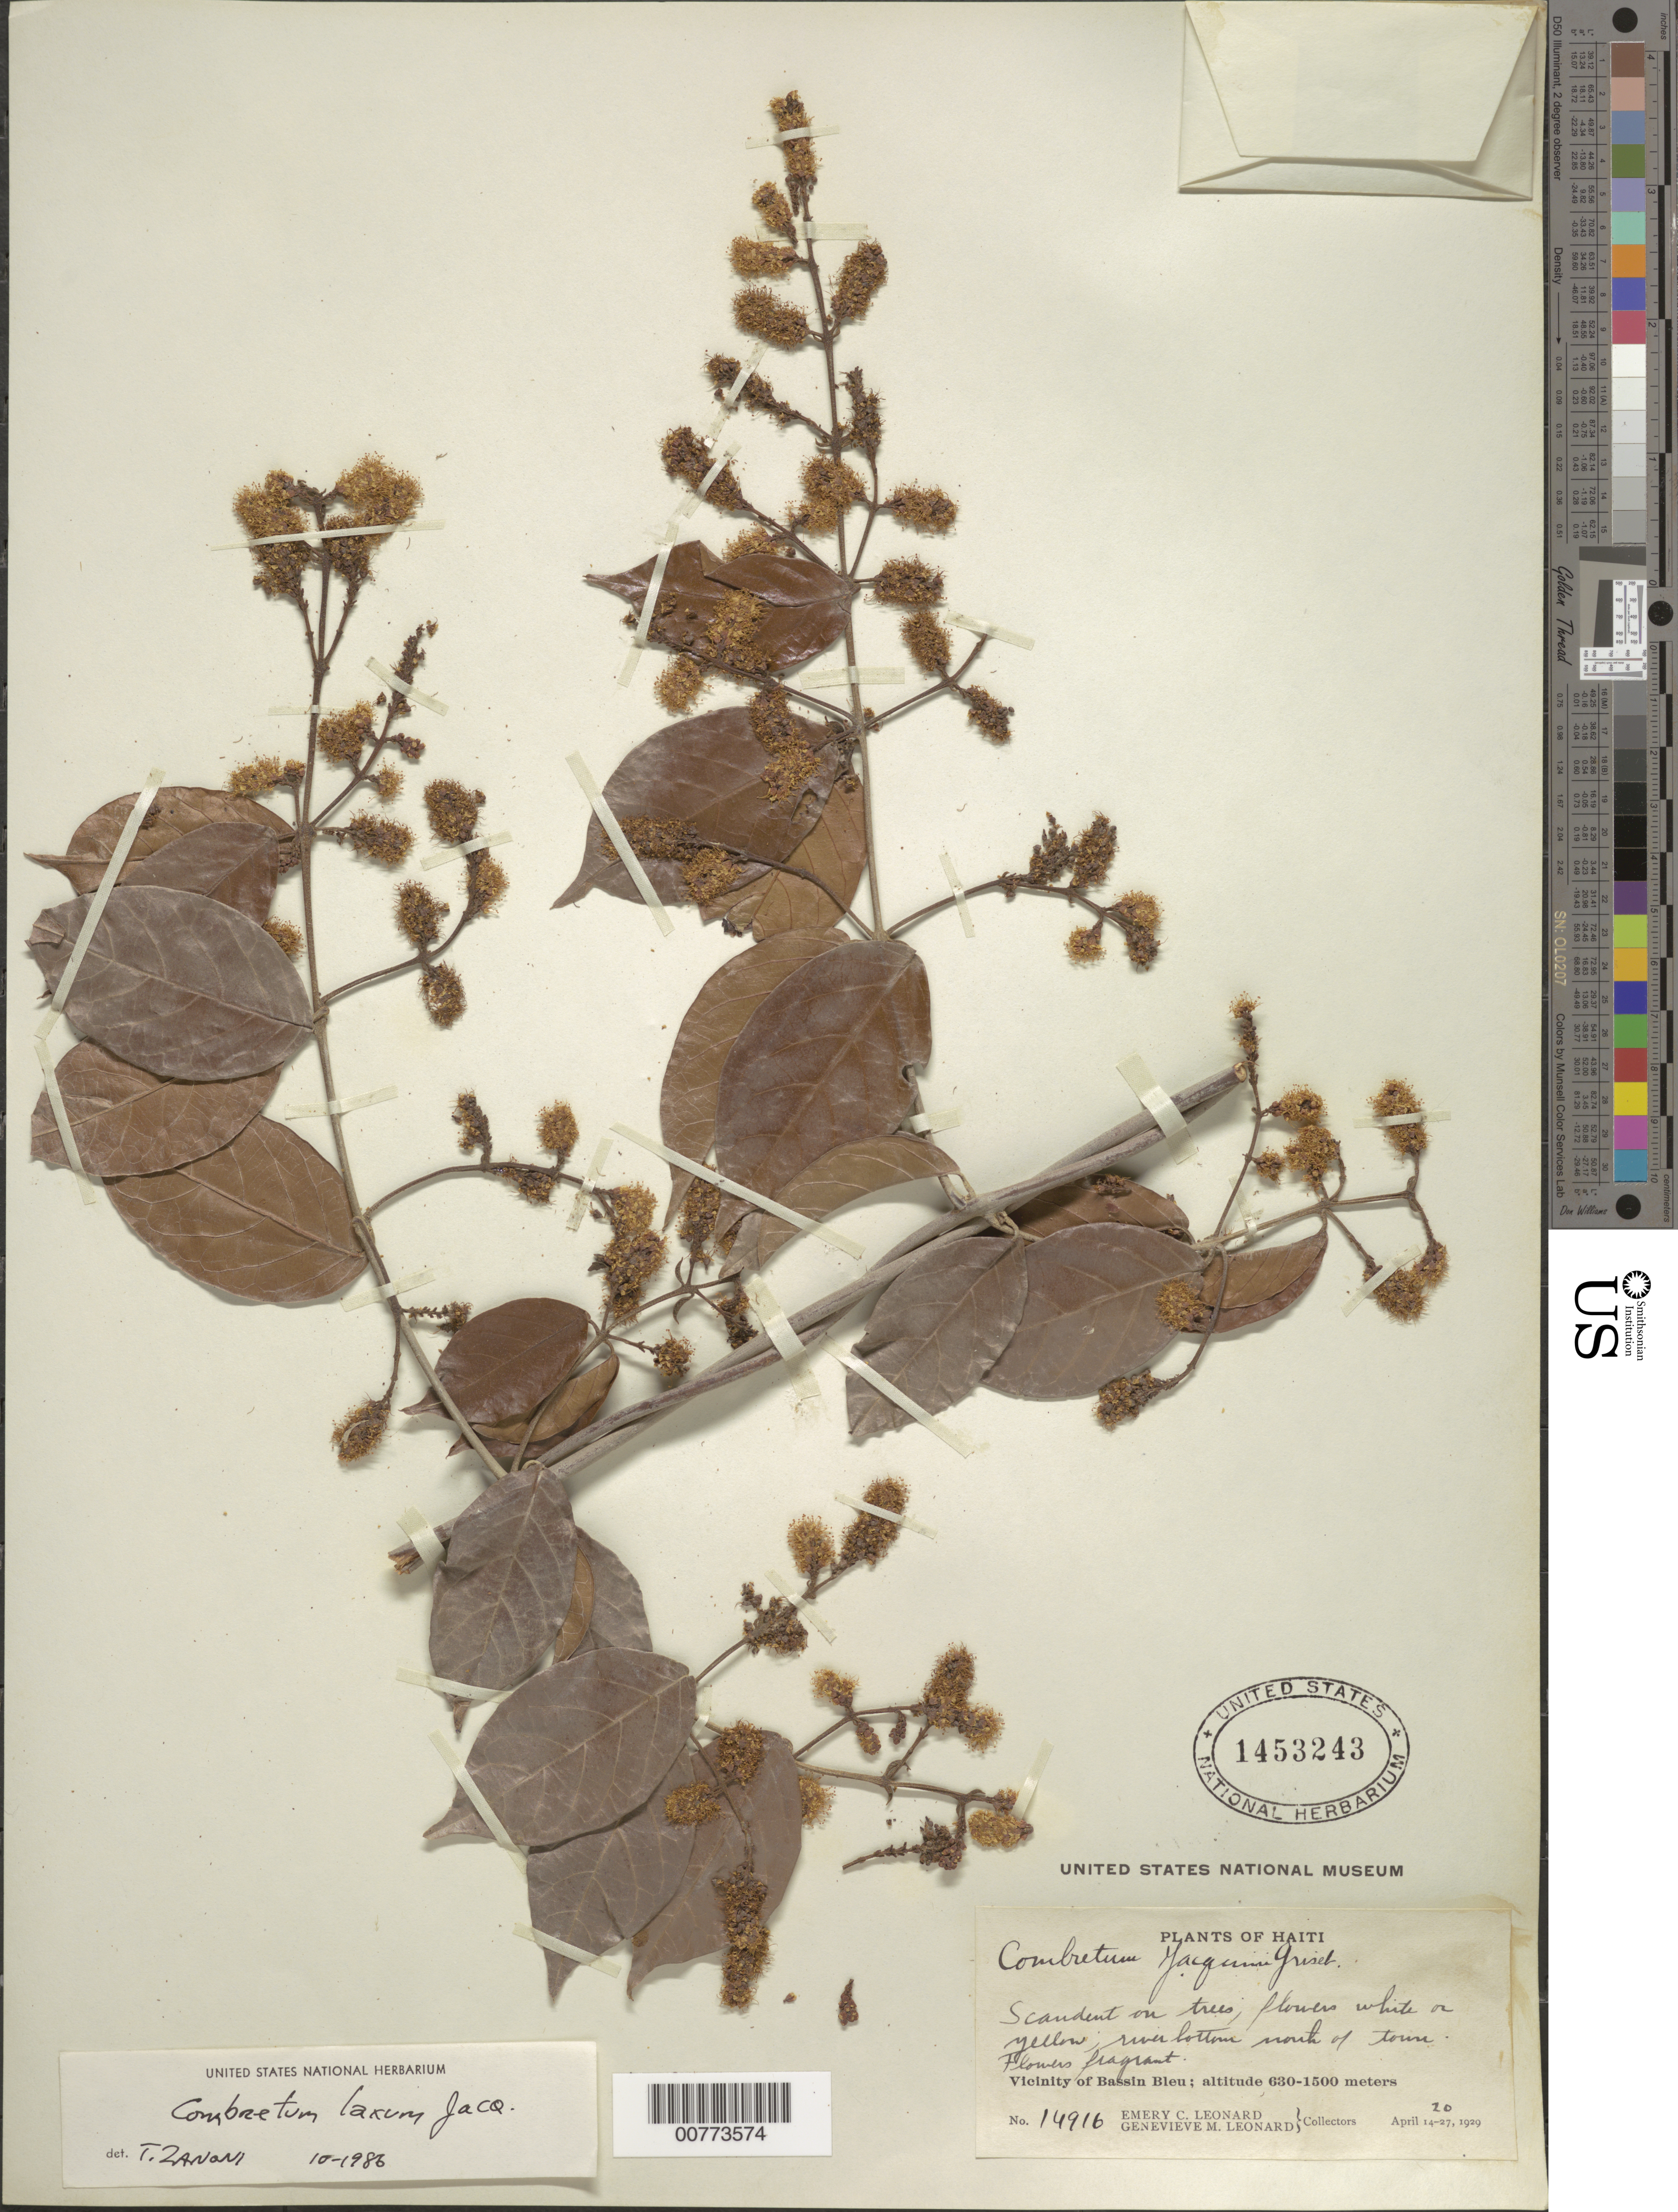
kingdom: Plantae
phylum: Tracheophyta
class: Magnoliopsida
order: Myrtales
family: Combretaceae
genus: Combretum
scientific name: Combretum laxum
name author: Jacq.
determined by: Zanoni, T. A., (NY), New York Botanical Garden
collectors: E. C. Leonard & G. M. Leonard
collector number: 14916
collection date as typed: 20 Apr 1929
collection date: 1929-04-20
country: Haiti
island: Hispaniola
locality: Vicinity of Bassin Bleu, north of town.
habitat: River bottom.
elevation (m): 630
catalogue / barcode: US 1453243